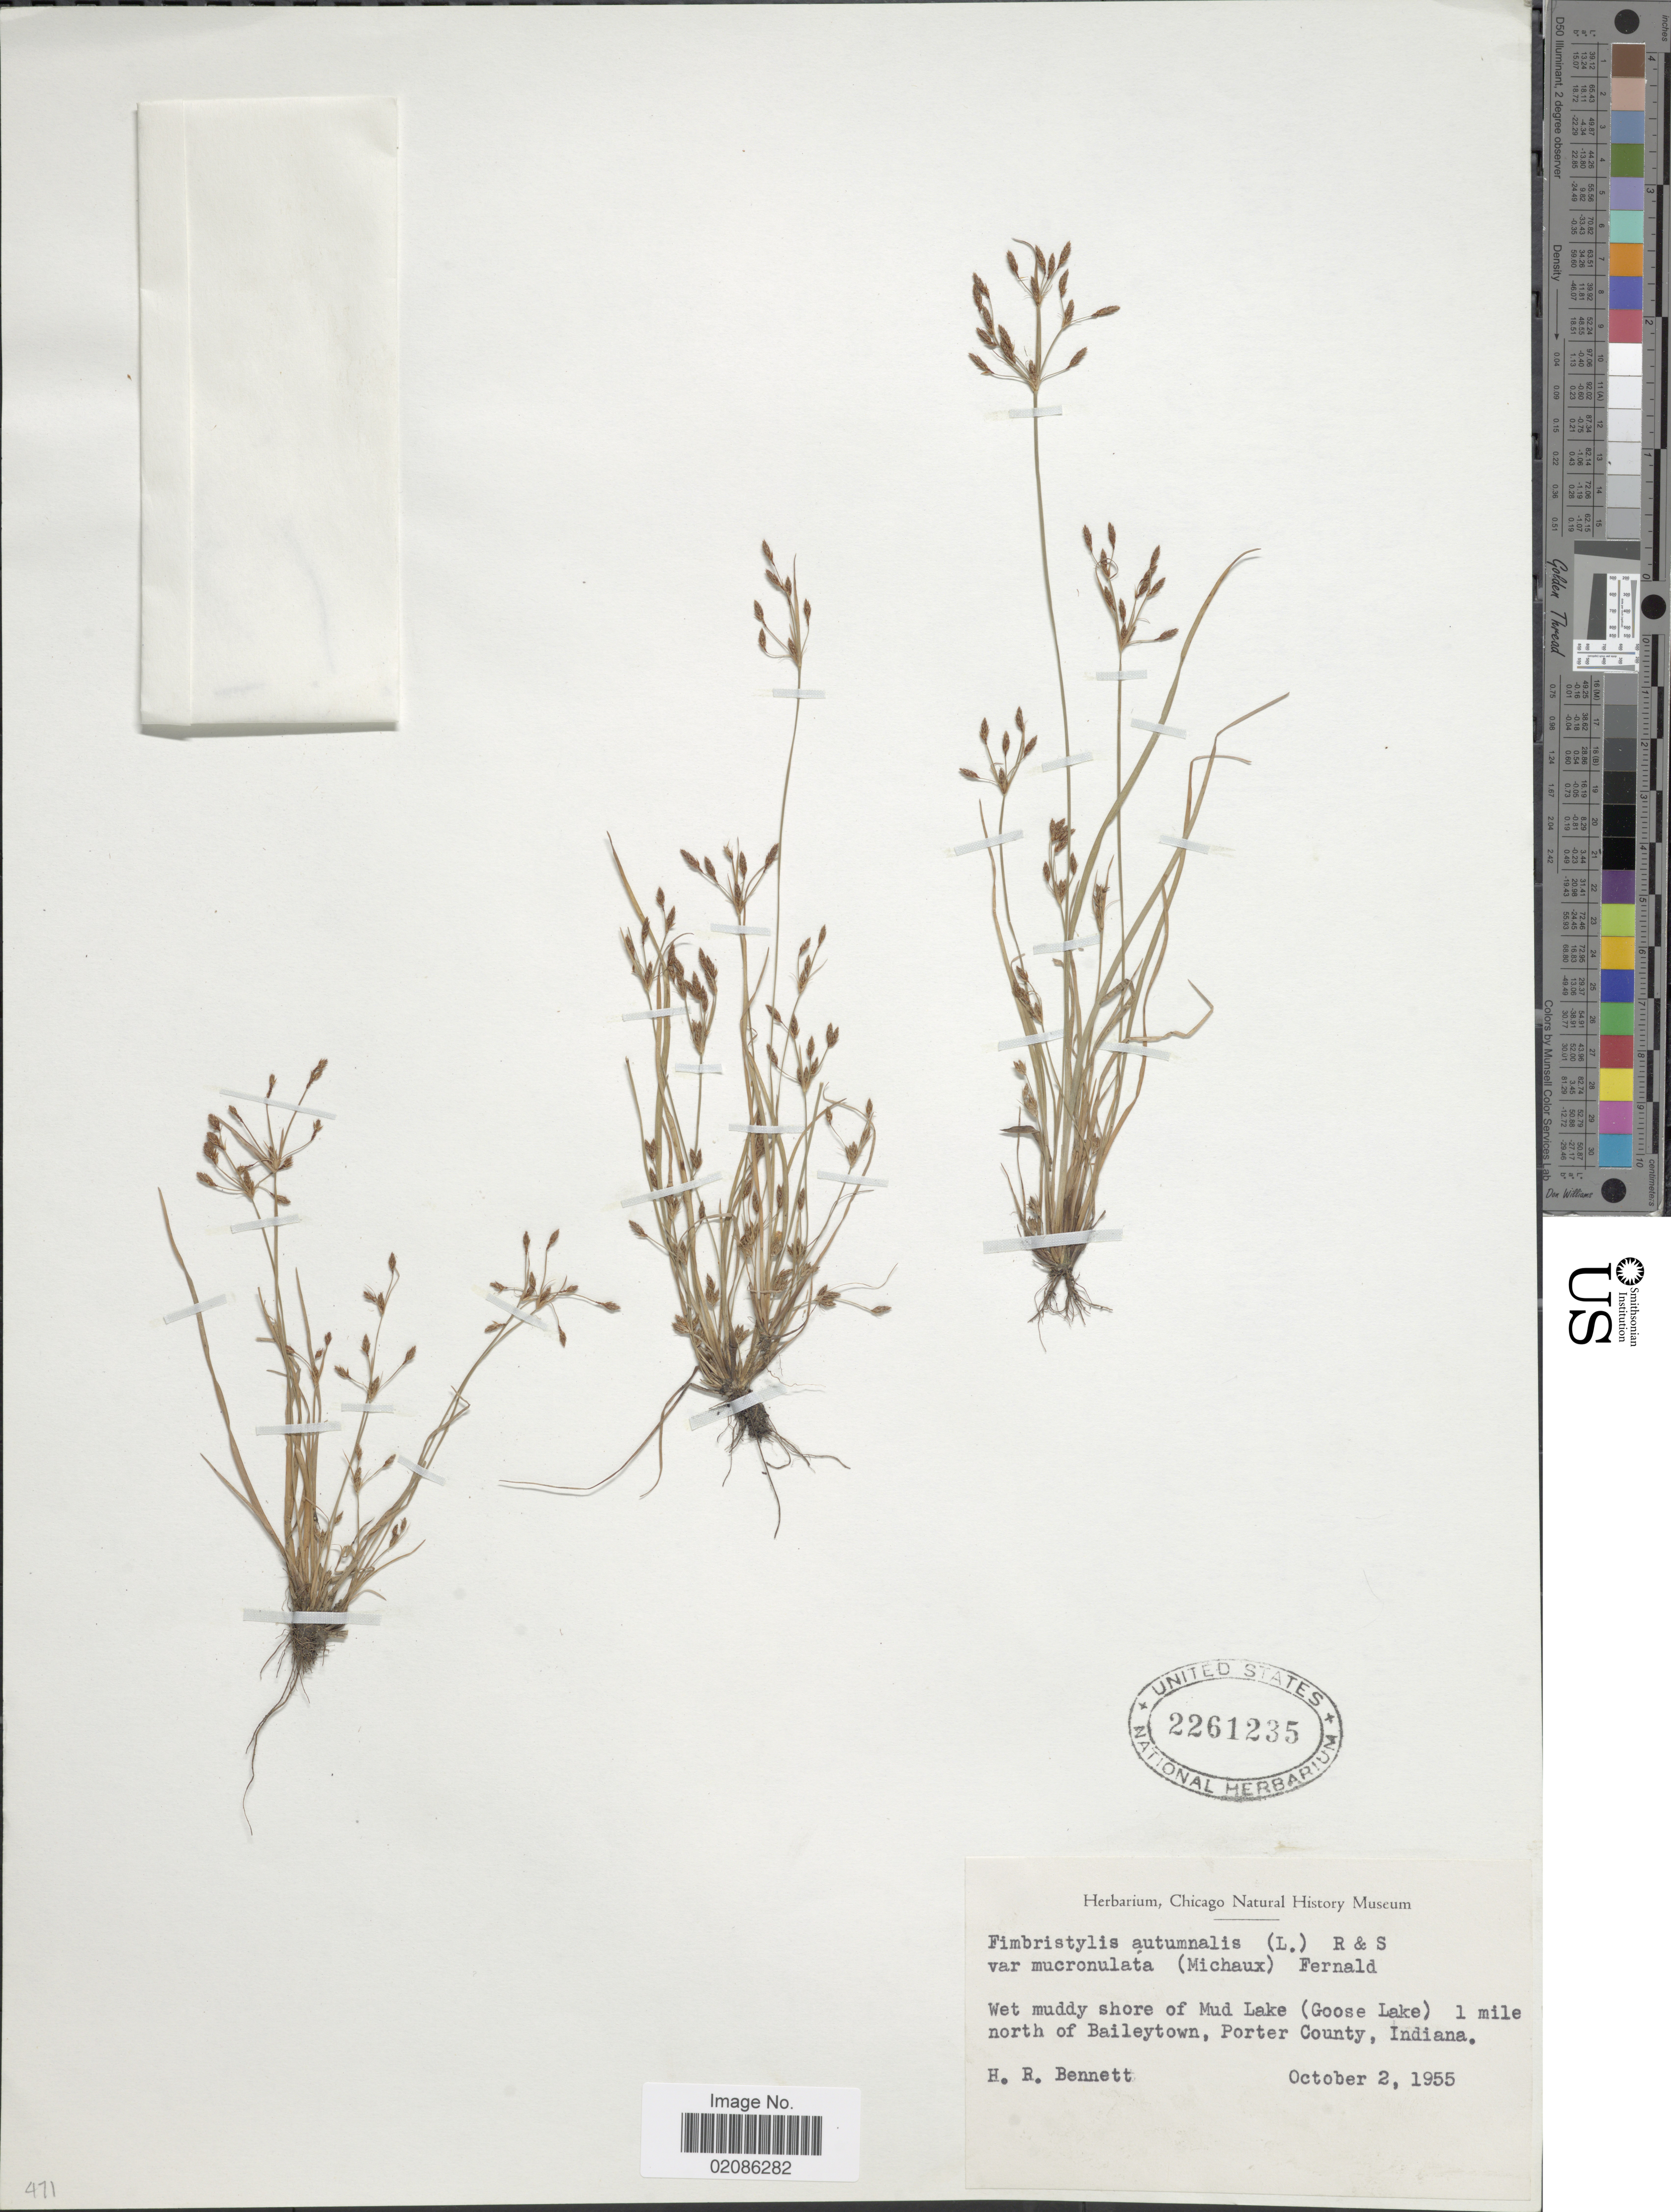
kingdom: Plantae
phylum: Tracheophyta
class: Liliopsida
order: Poales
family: Cyperaceae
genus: Fimbristylis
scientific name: Fimbristylis autumnalis (L.) Roem. & Schult.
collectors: H. R. Bennett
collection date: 1955-10-02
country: United States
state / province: Indiana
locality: Wet muddy shore of Mud Lake (Goose Lake) 1 mile north of Baileytown, Porter County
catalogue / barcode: US 2261235